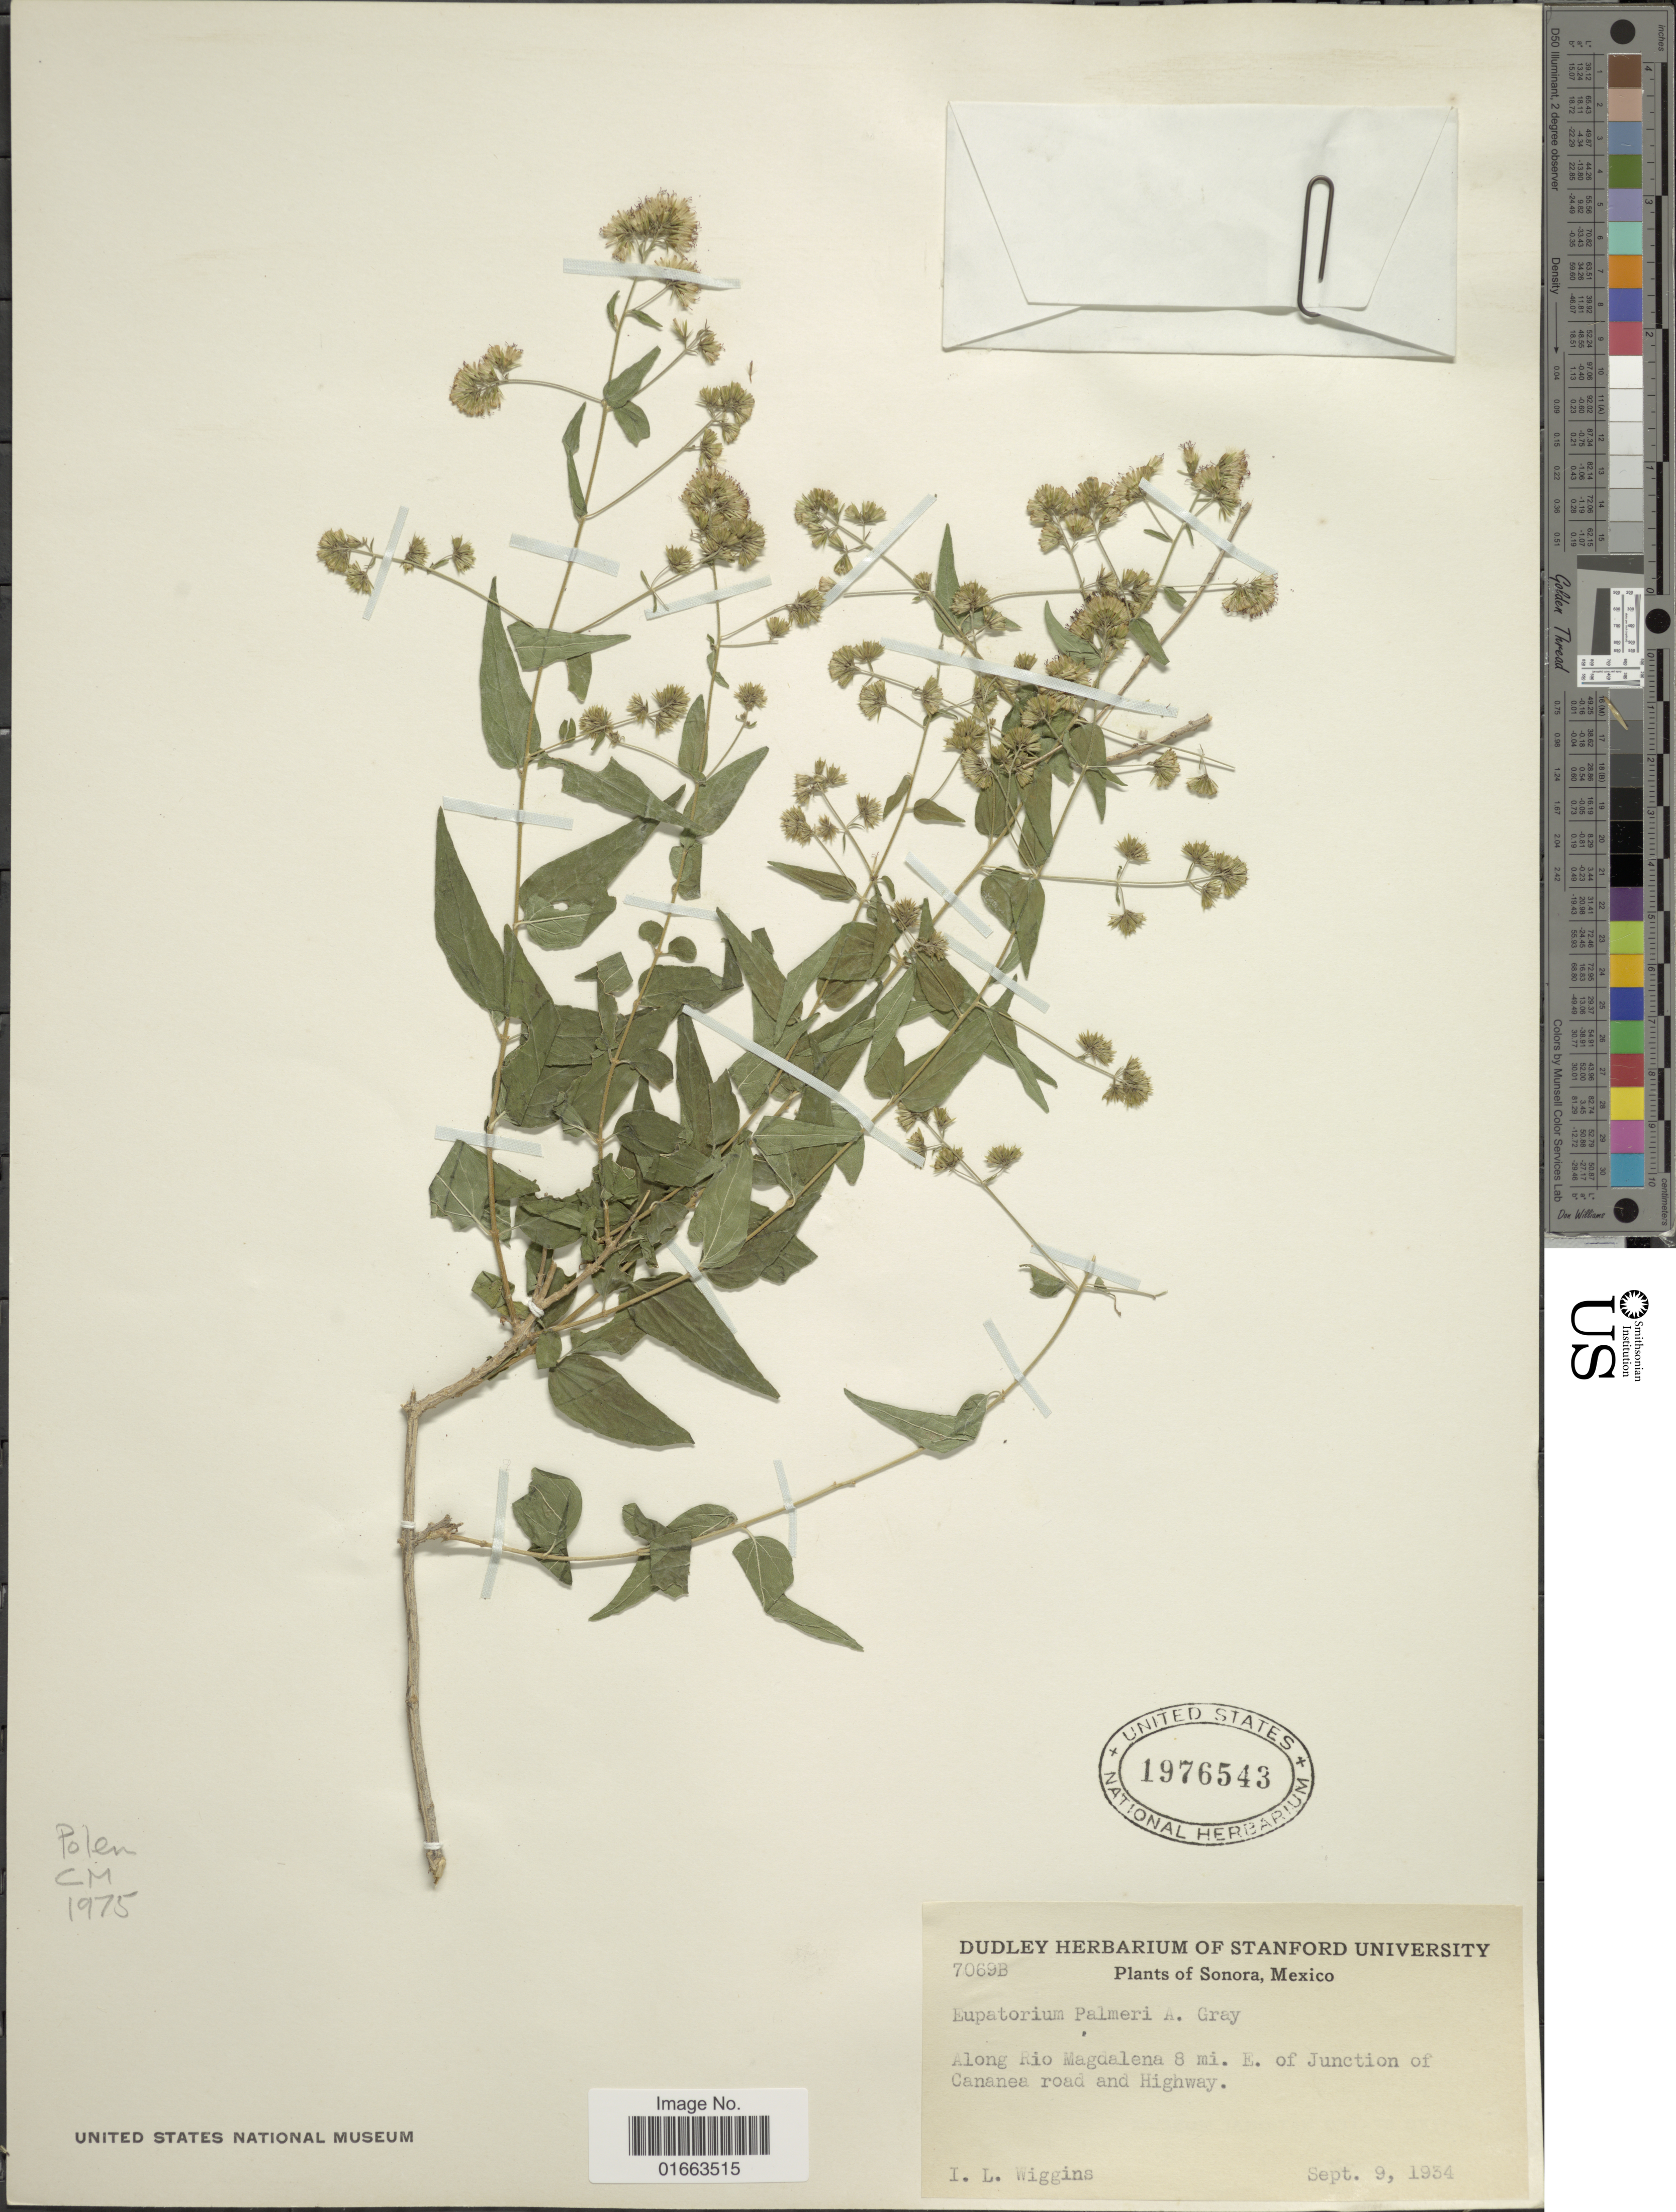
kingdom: Plantae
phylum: Tracheophyta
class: Magnoliopsida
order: Asterales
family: Asteraceae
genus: Koanophyllon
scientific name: Koanophyllon palmeri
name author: (A. Gray) R.M. King & H. Rob.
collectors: I. L. Wiggins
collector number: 7069B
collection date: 1934-09-09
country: Mexico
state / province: Sonora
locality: Along Rio Magdalena 8 mi. E. of Junction of Cananea road and Highway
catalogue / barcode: US 1976543